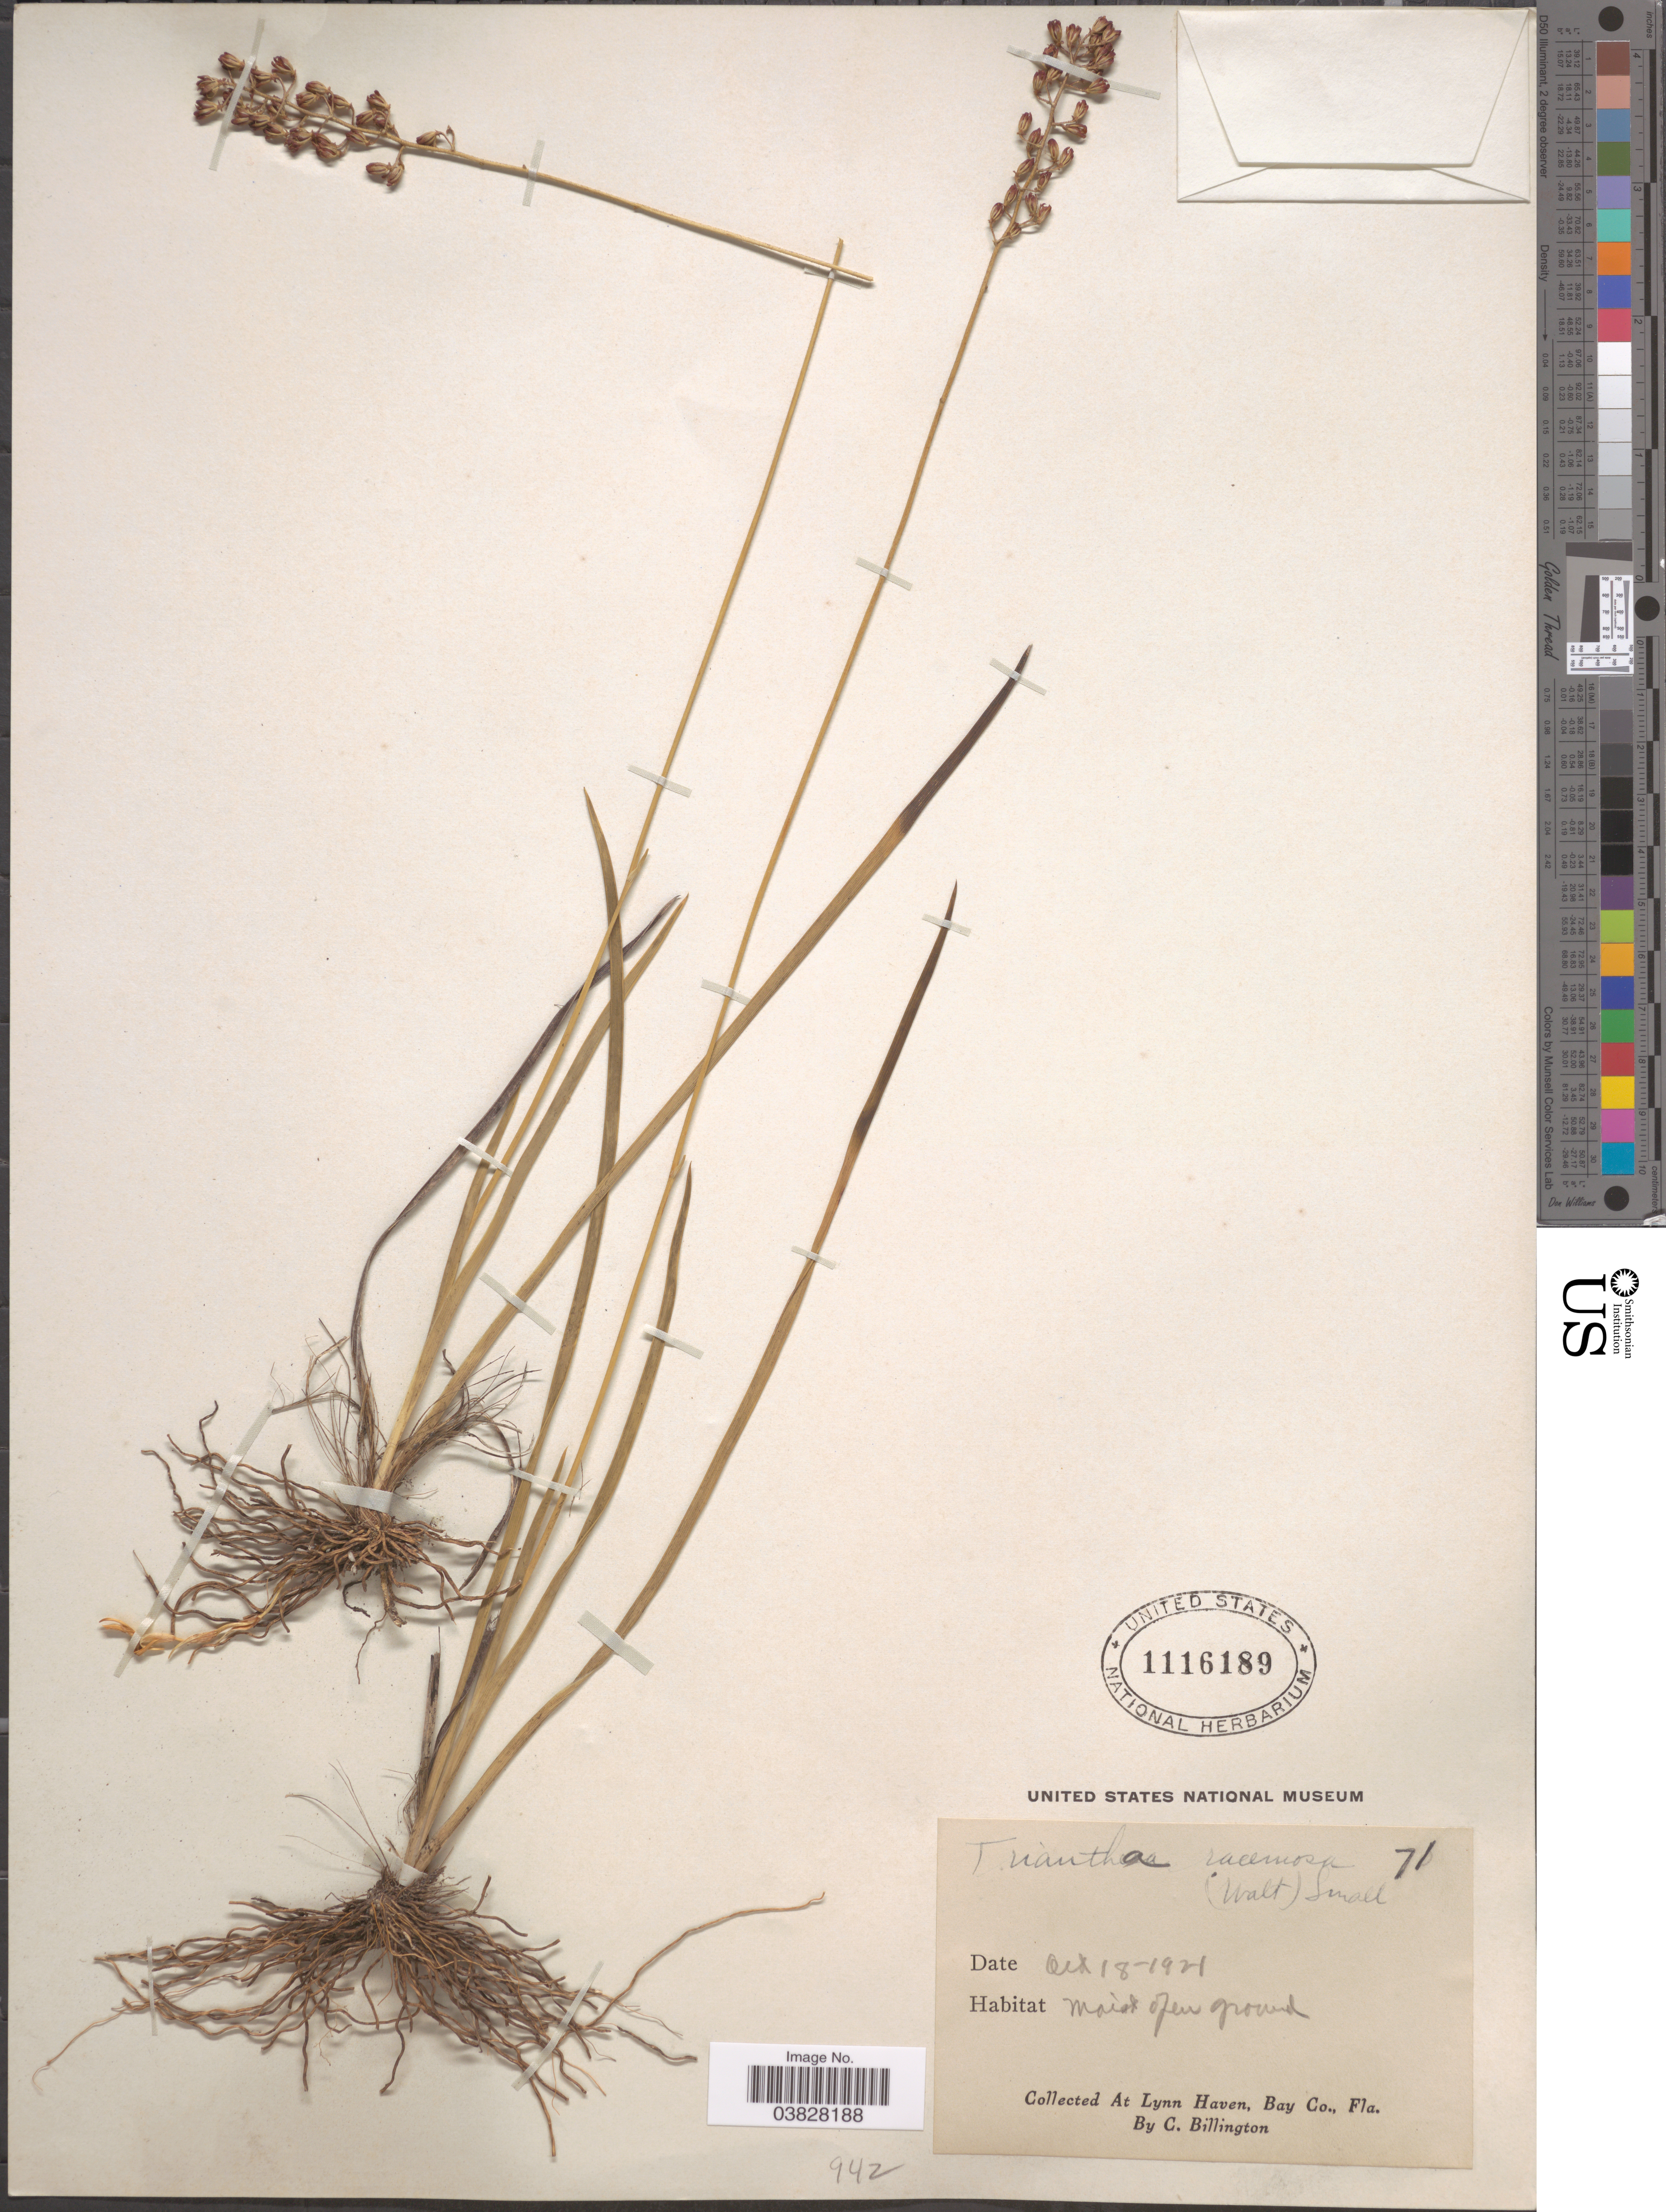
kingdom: Plantae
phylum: Tracheophyta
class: Liliopsida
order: Alismatales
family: Tofieldiaceae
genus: Triantha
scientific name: Triantha racemosa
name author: (Walter) Small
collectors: C. Billington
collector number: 71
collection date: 1921-10-18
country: United States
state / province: Florida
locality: Lynn Haven, Bay Co.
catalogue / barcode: US 1116189